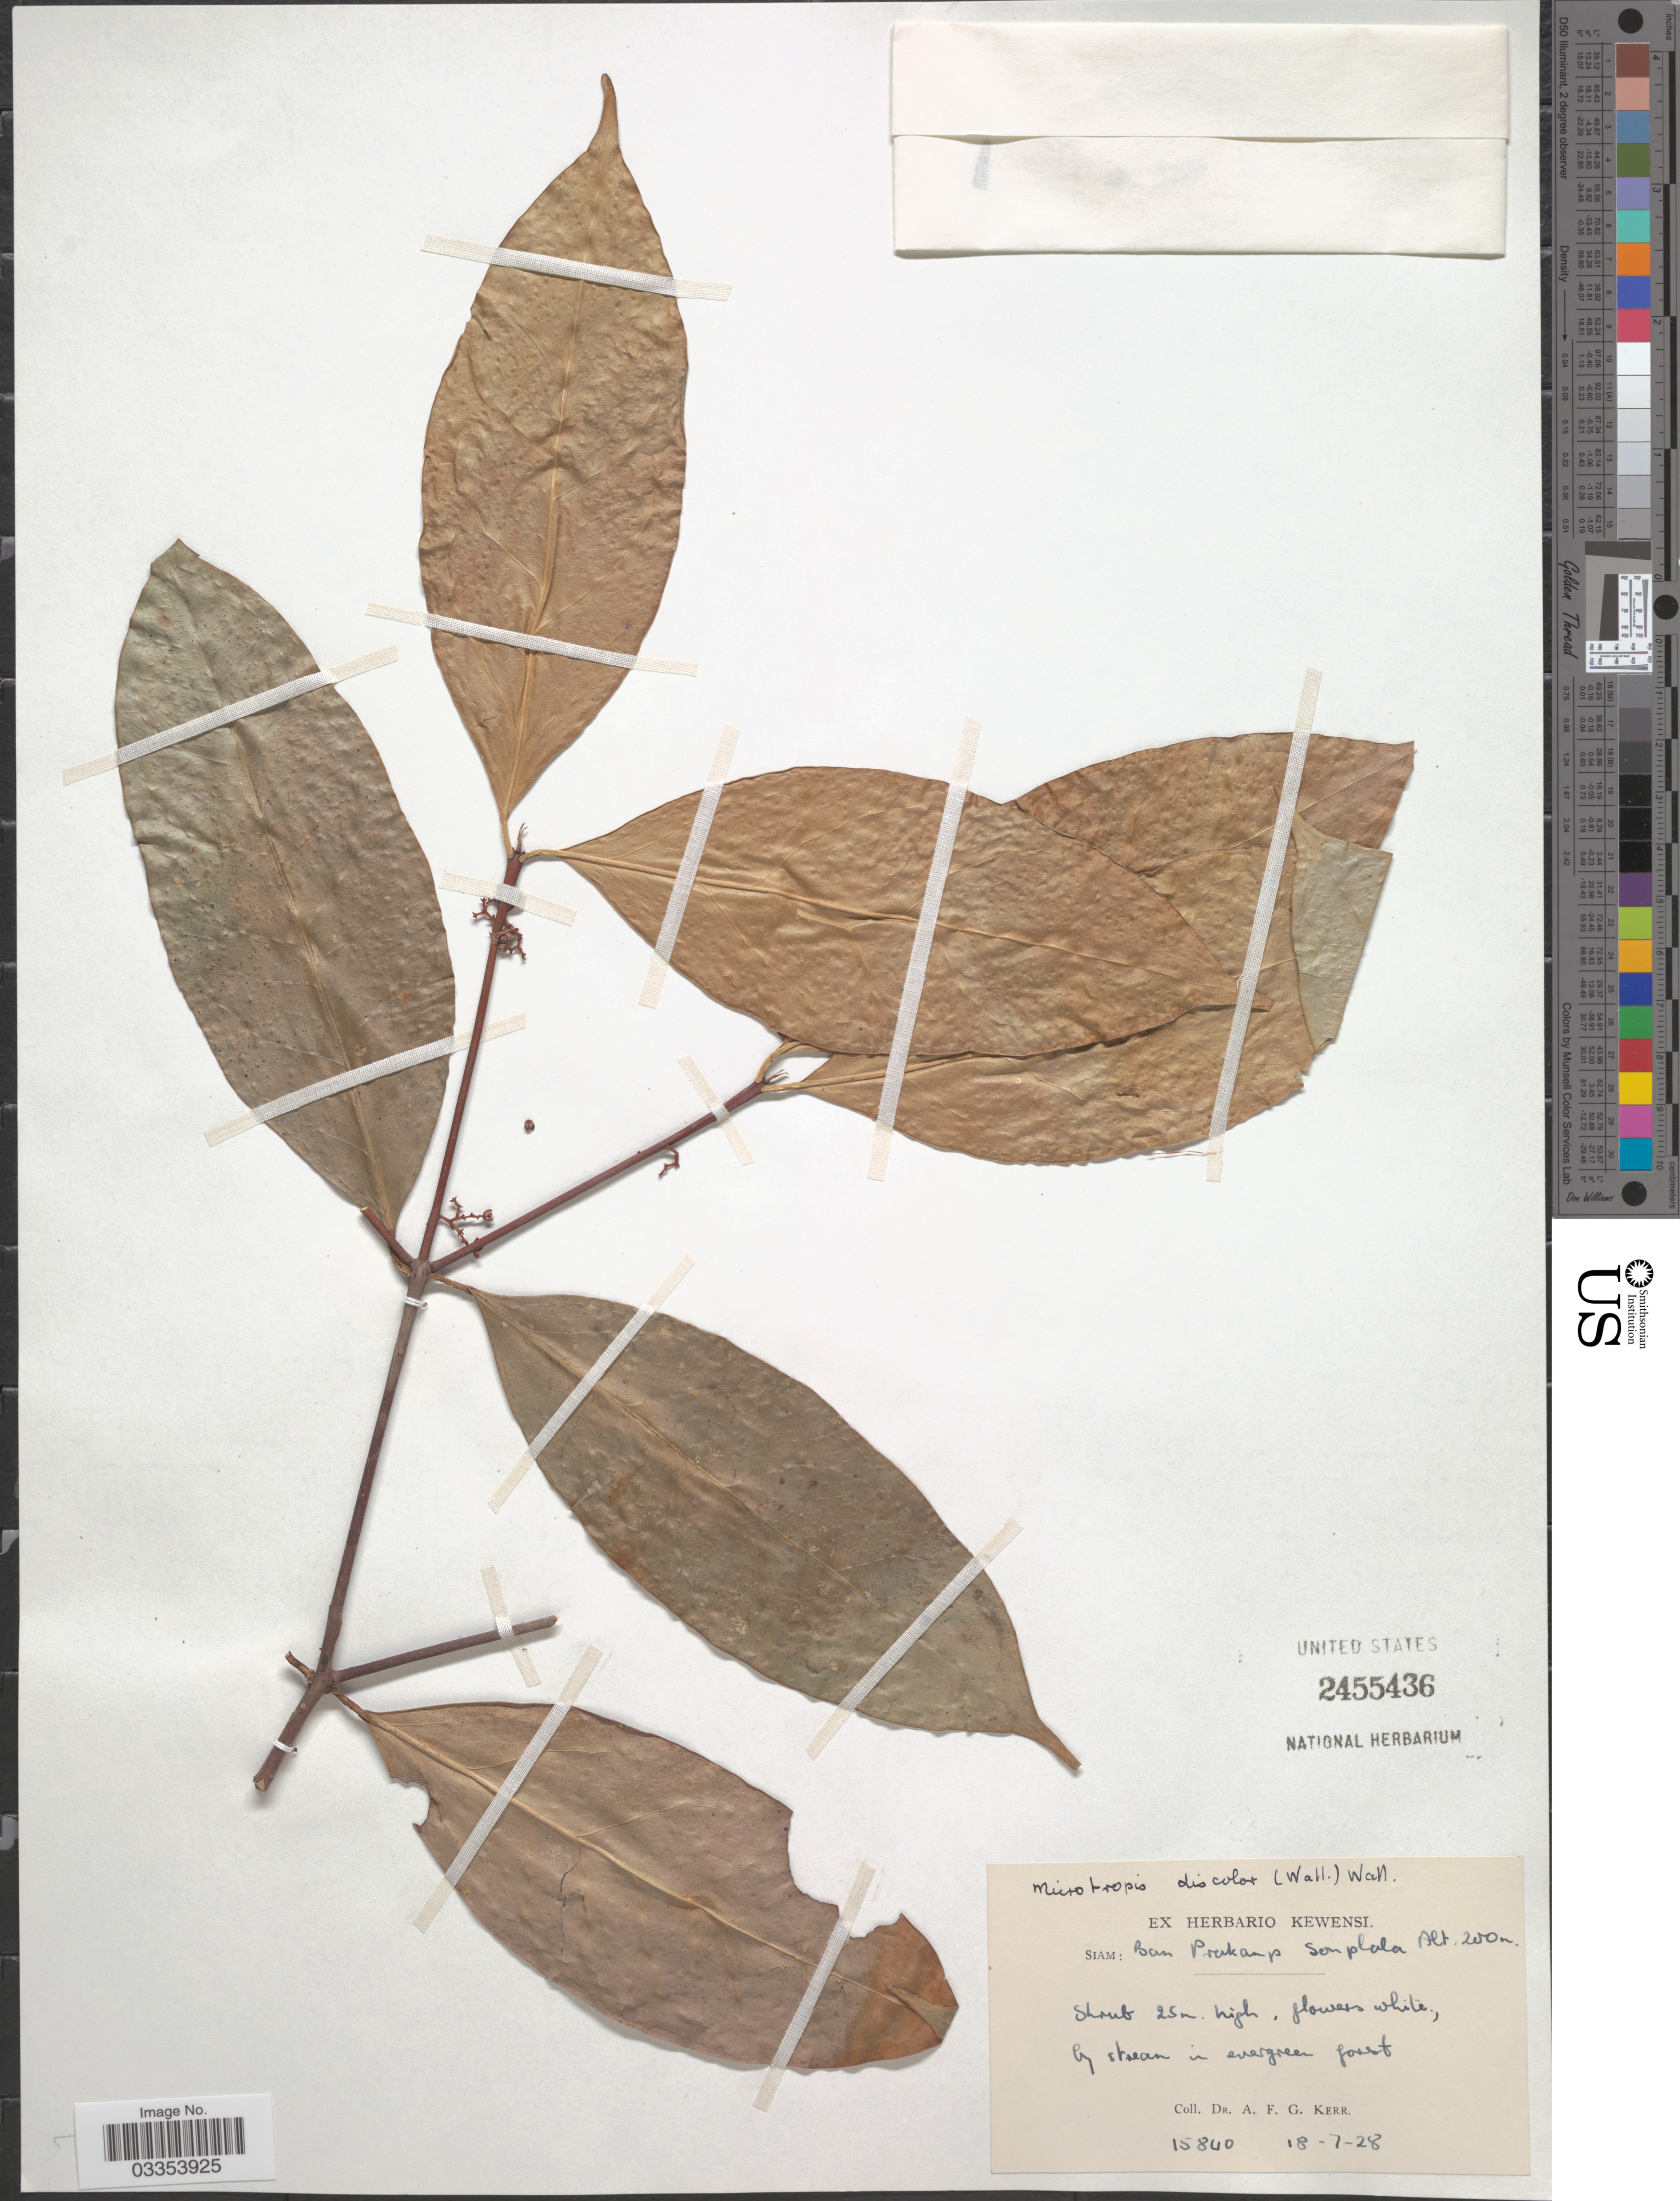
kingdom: Plantae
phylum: Tracheophyta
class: Magnoliopsida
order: Celastrales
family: Celastraceae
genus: Microtropis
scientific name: Microtropis discolor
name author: (Wall.) Arn.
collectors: A. F. G. Kerr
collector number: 15840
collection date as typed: Transcribed d/m/y: 18/7/28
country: Thailand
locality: Siam: Ban Prakamp Sonplala [interpreted].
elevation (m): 200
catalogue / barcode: US 2455436